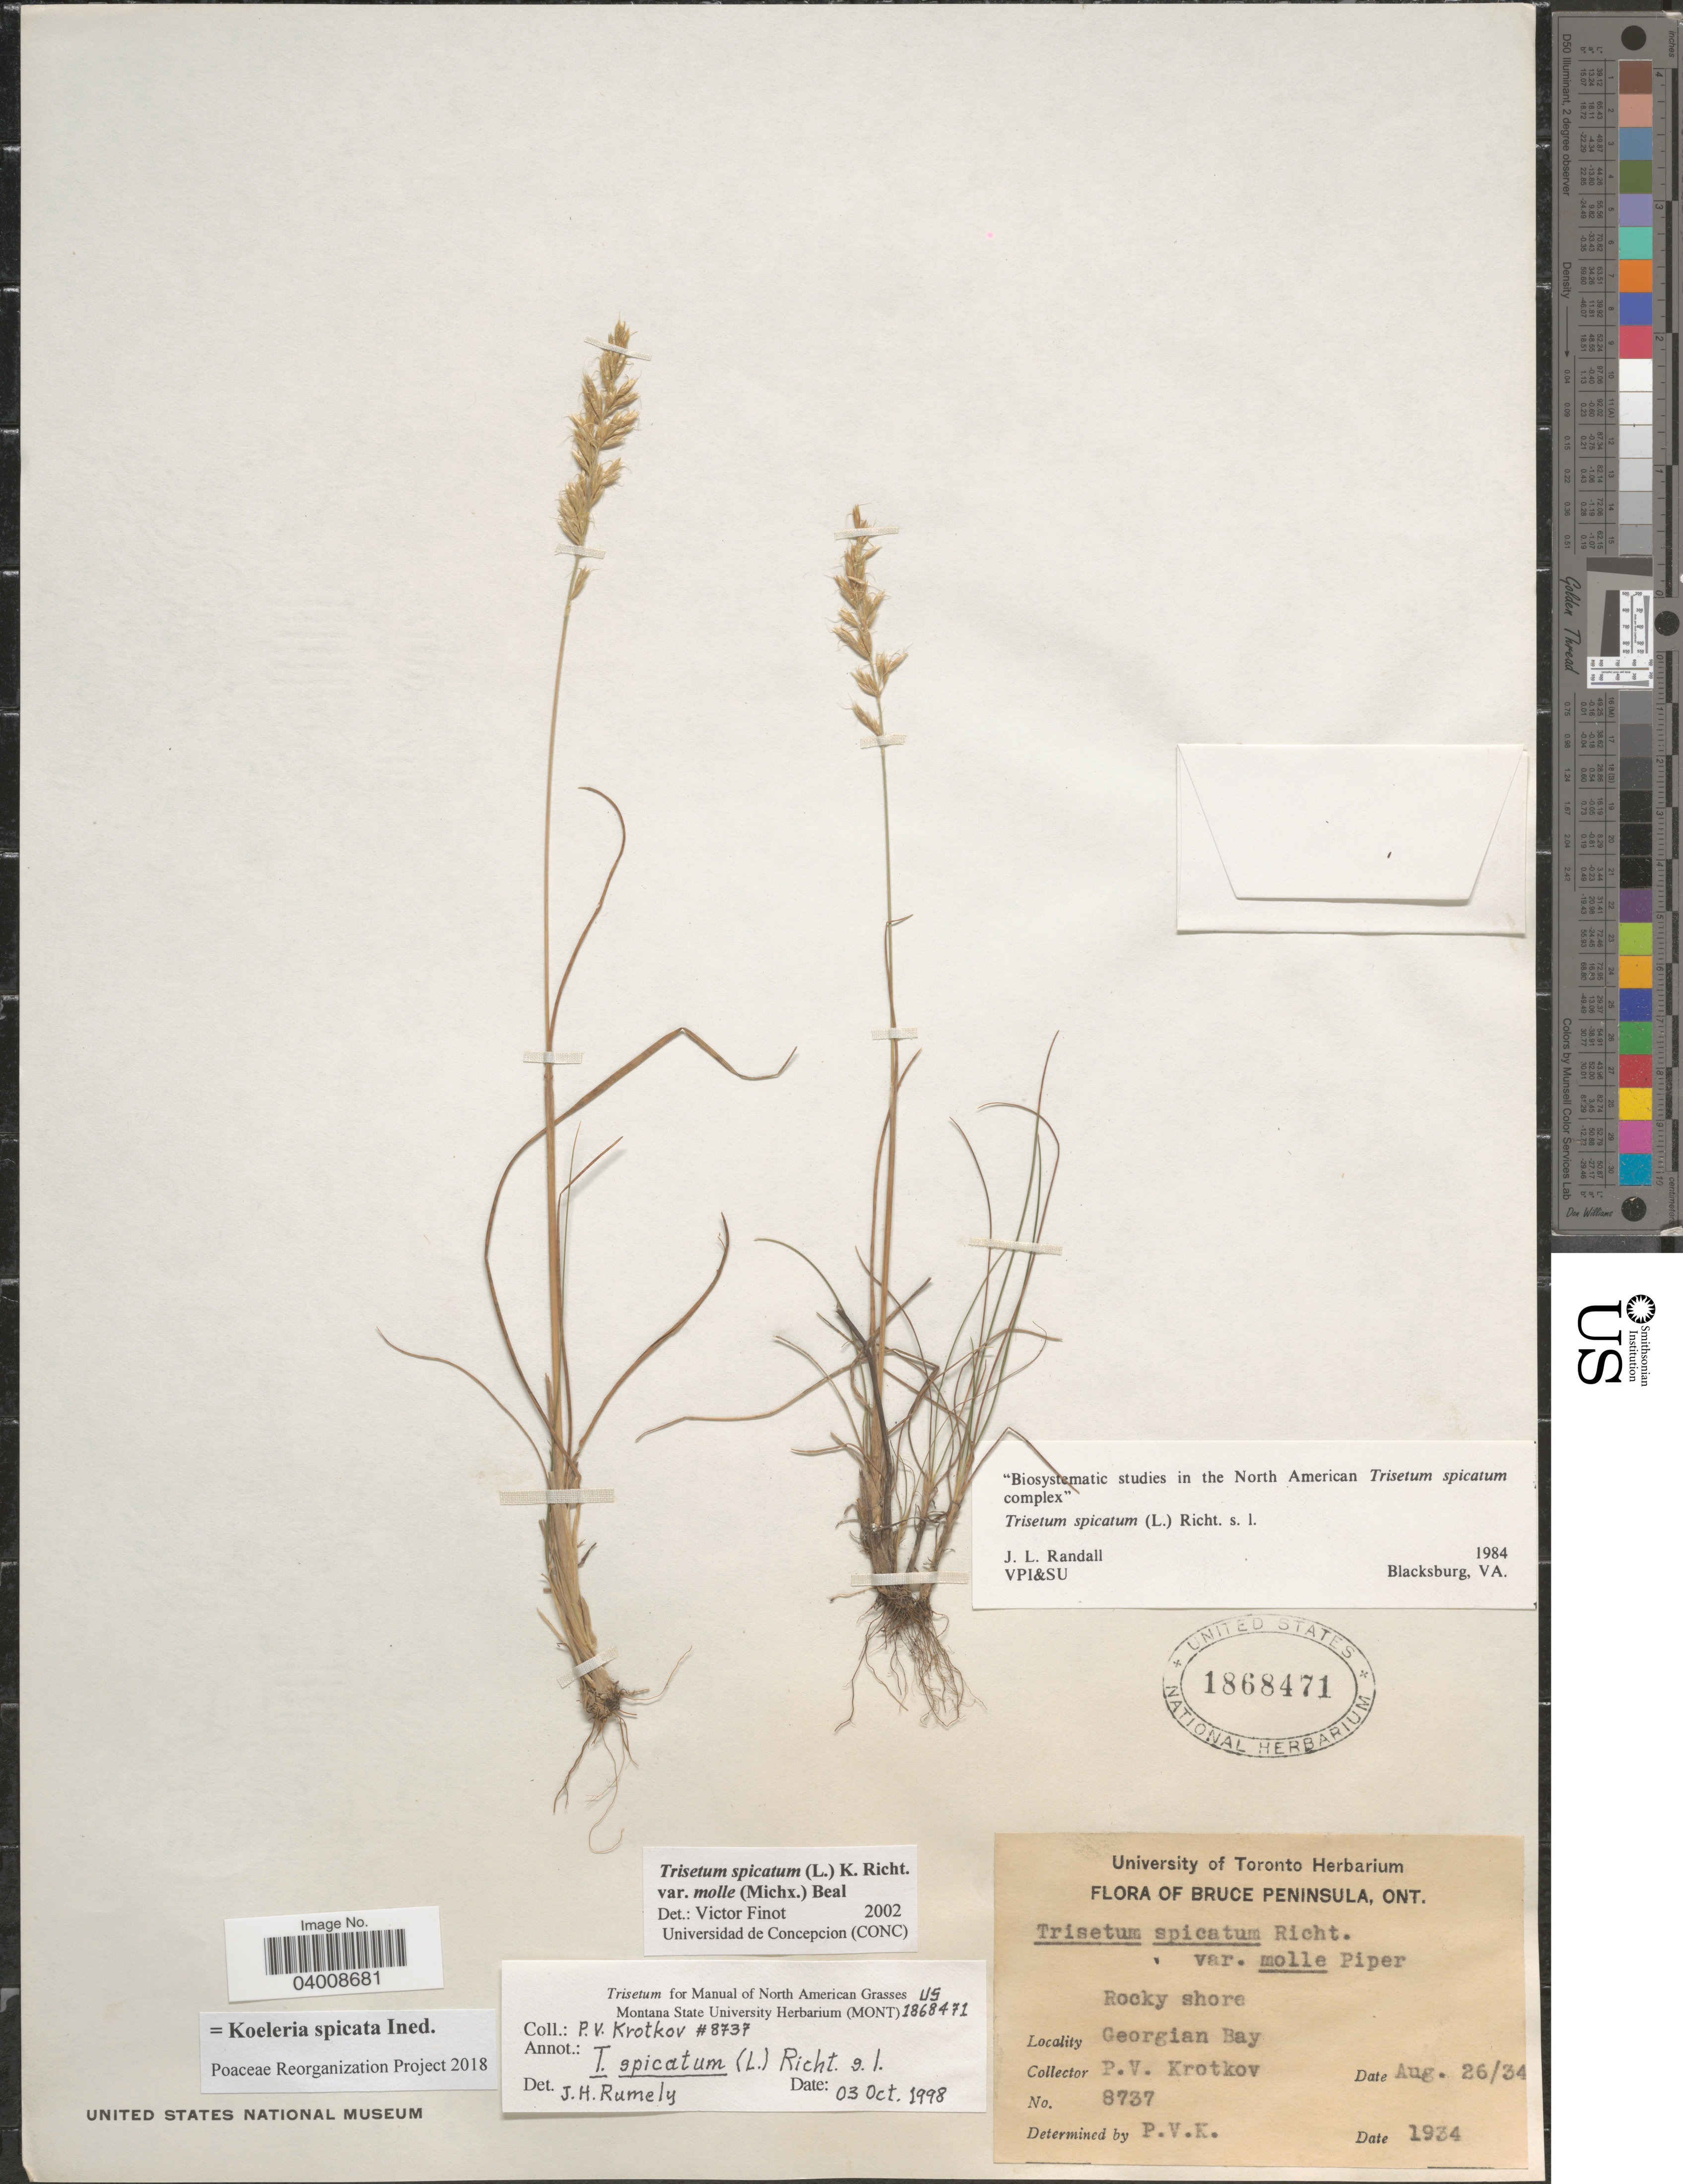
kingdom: Plantae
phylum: Tracheophyta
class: Liliopsida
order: Poales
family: Poaceae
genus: Koeleria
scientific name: Koeleria spicata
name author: (L.) Barberá et al.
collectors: P. V. Krotkov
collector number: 8737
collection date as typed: Transcribed d/m/y: 26/8/34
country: Canada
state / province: Ontario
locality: Bruce Peninsula. Georgian Bay.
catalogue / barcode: US 1868471